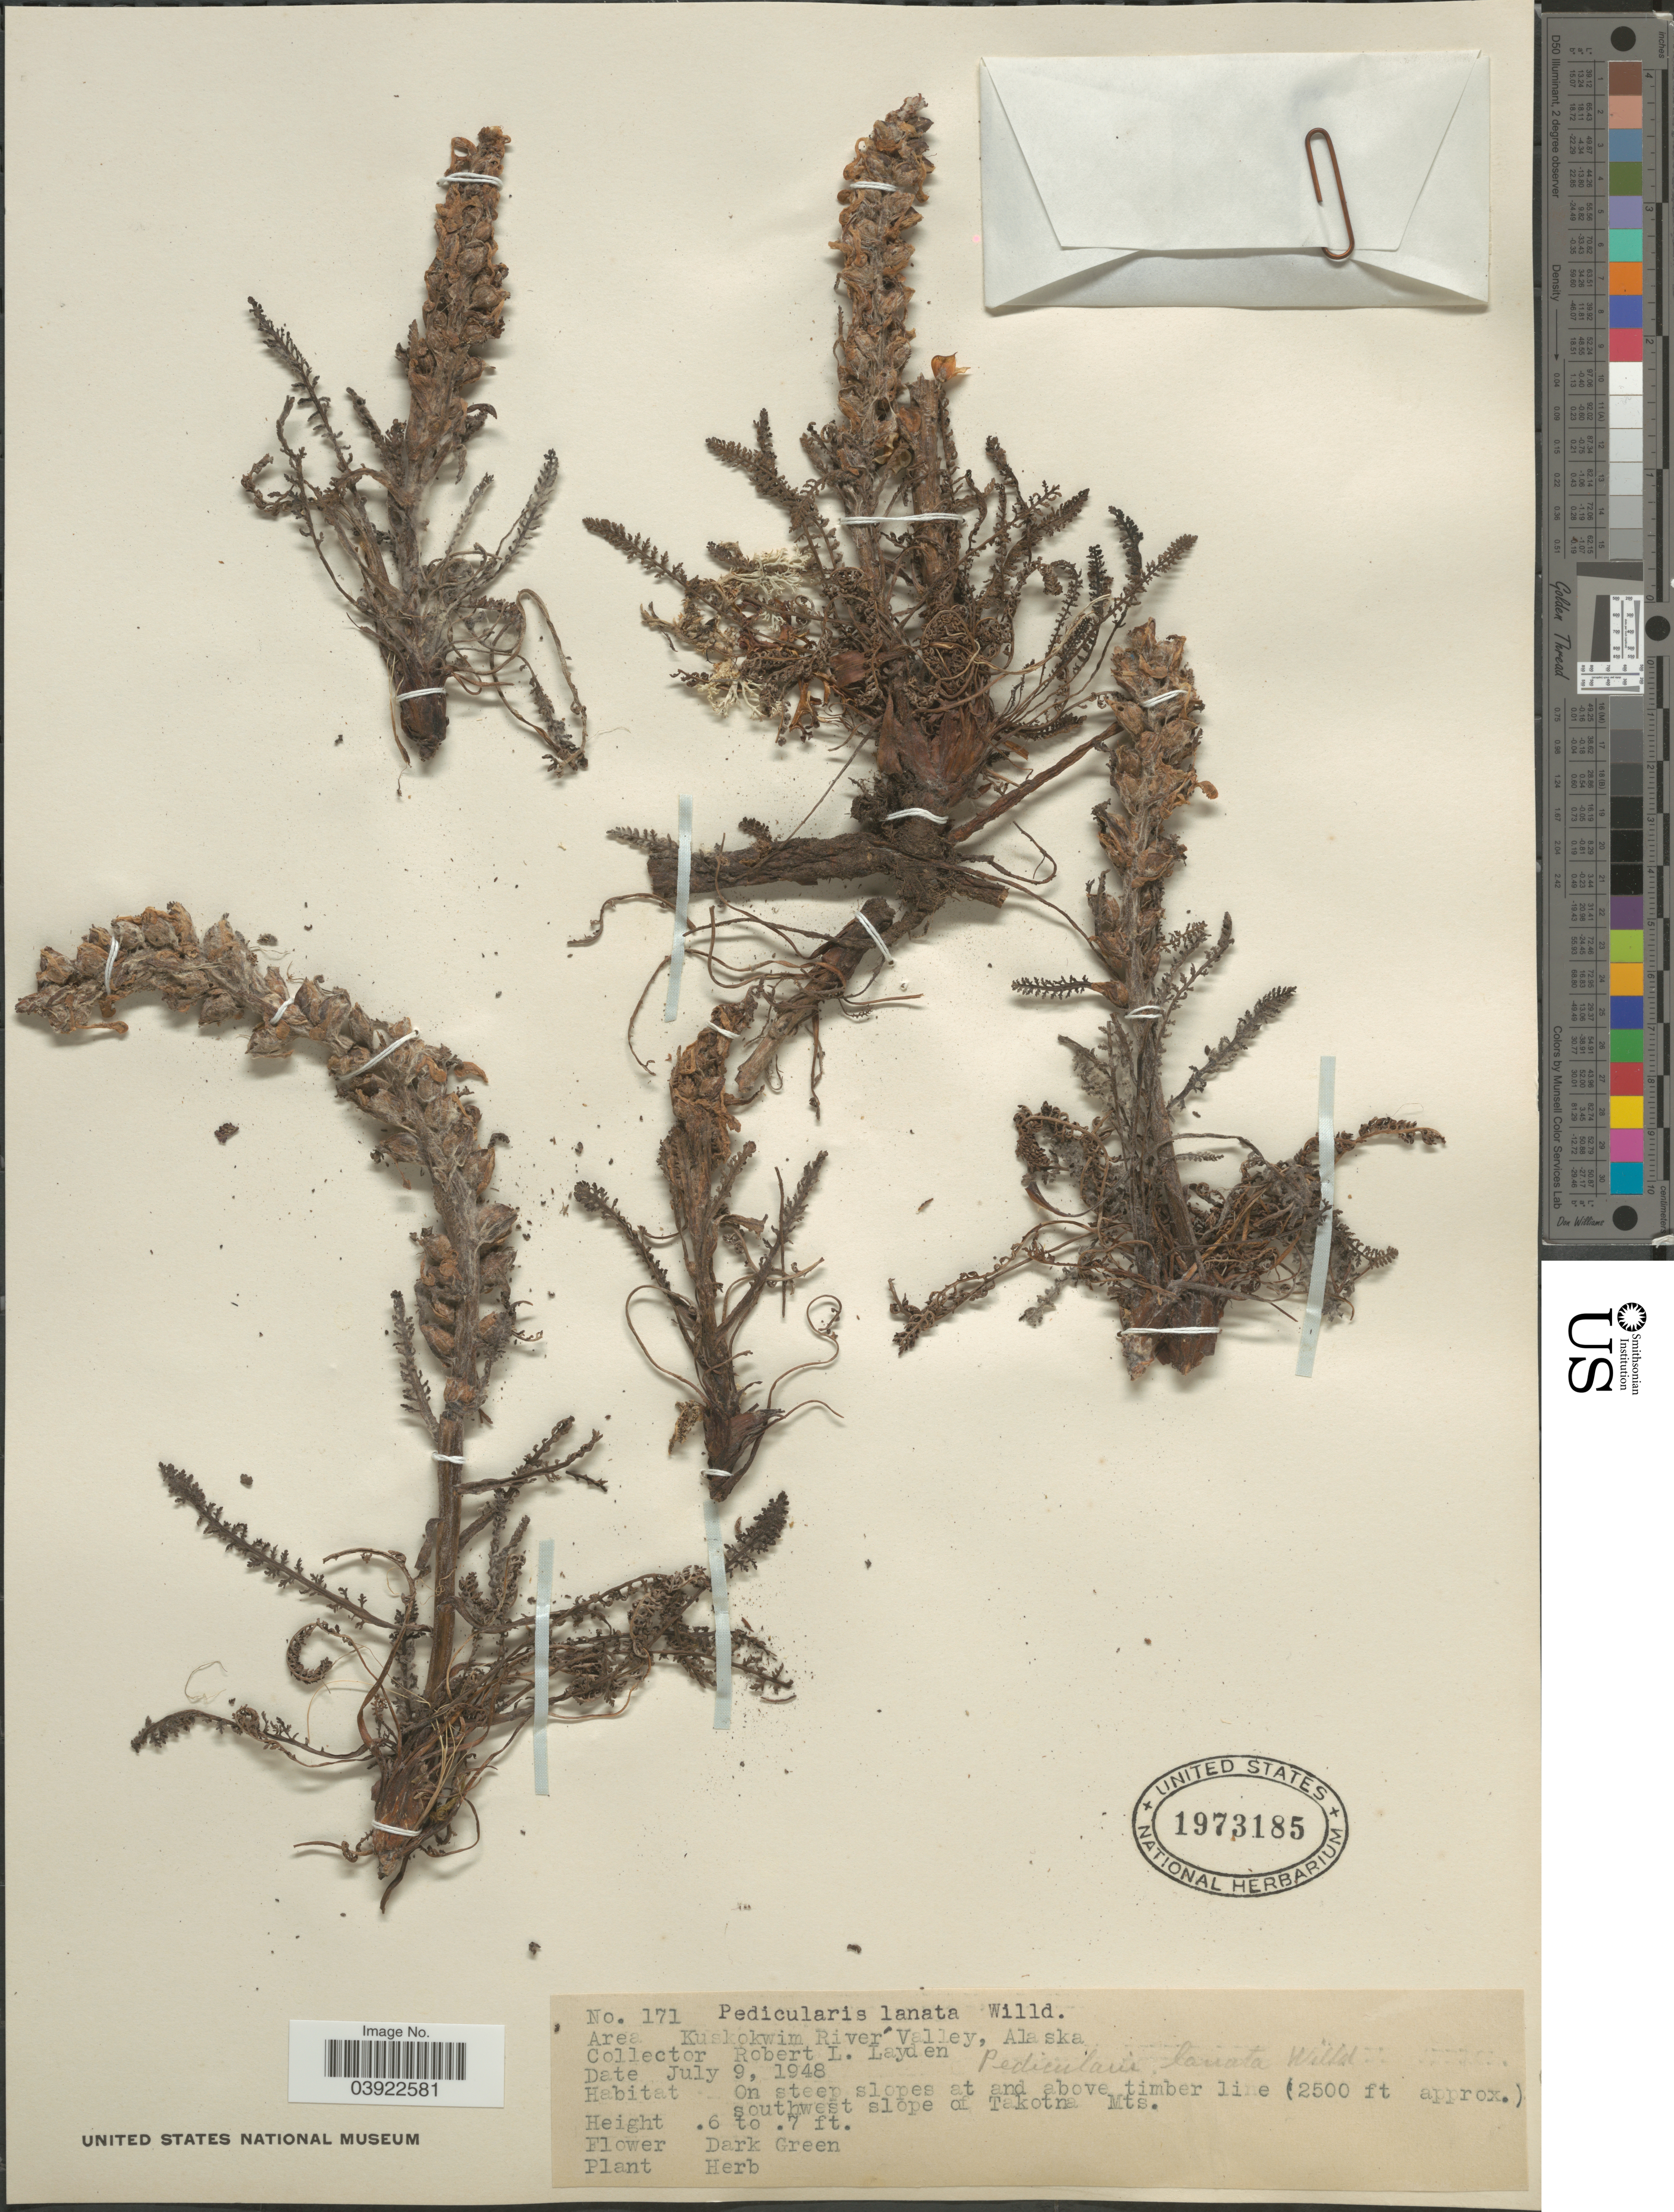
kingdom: Plantae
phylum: Tracheophyta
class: Magnoliopsida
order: Lamiales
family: Orobanchaceae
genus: Pedicularis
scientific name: Pedicularis lanata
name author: Willd. ex Cham. & Schltdl.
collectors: R. Layden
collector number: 171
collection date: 1948-07-09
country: United States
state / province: Alaska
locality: Area Kuskokwim River Valley. On steep slopes at and above timber line southwest slope of Takotna Mts.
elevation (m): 762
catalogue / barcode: US 1973185